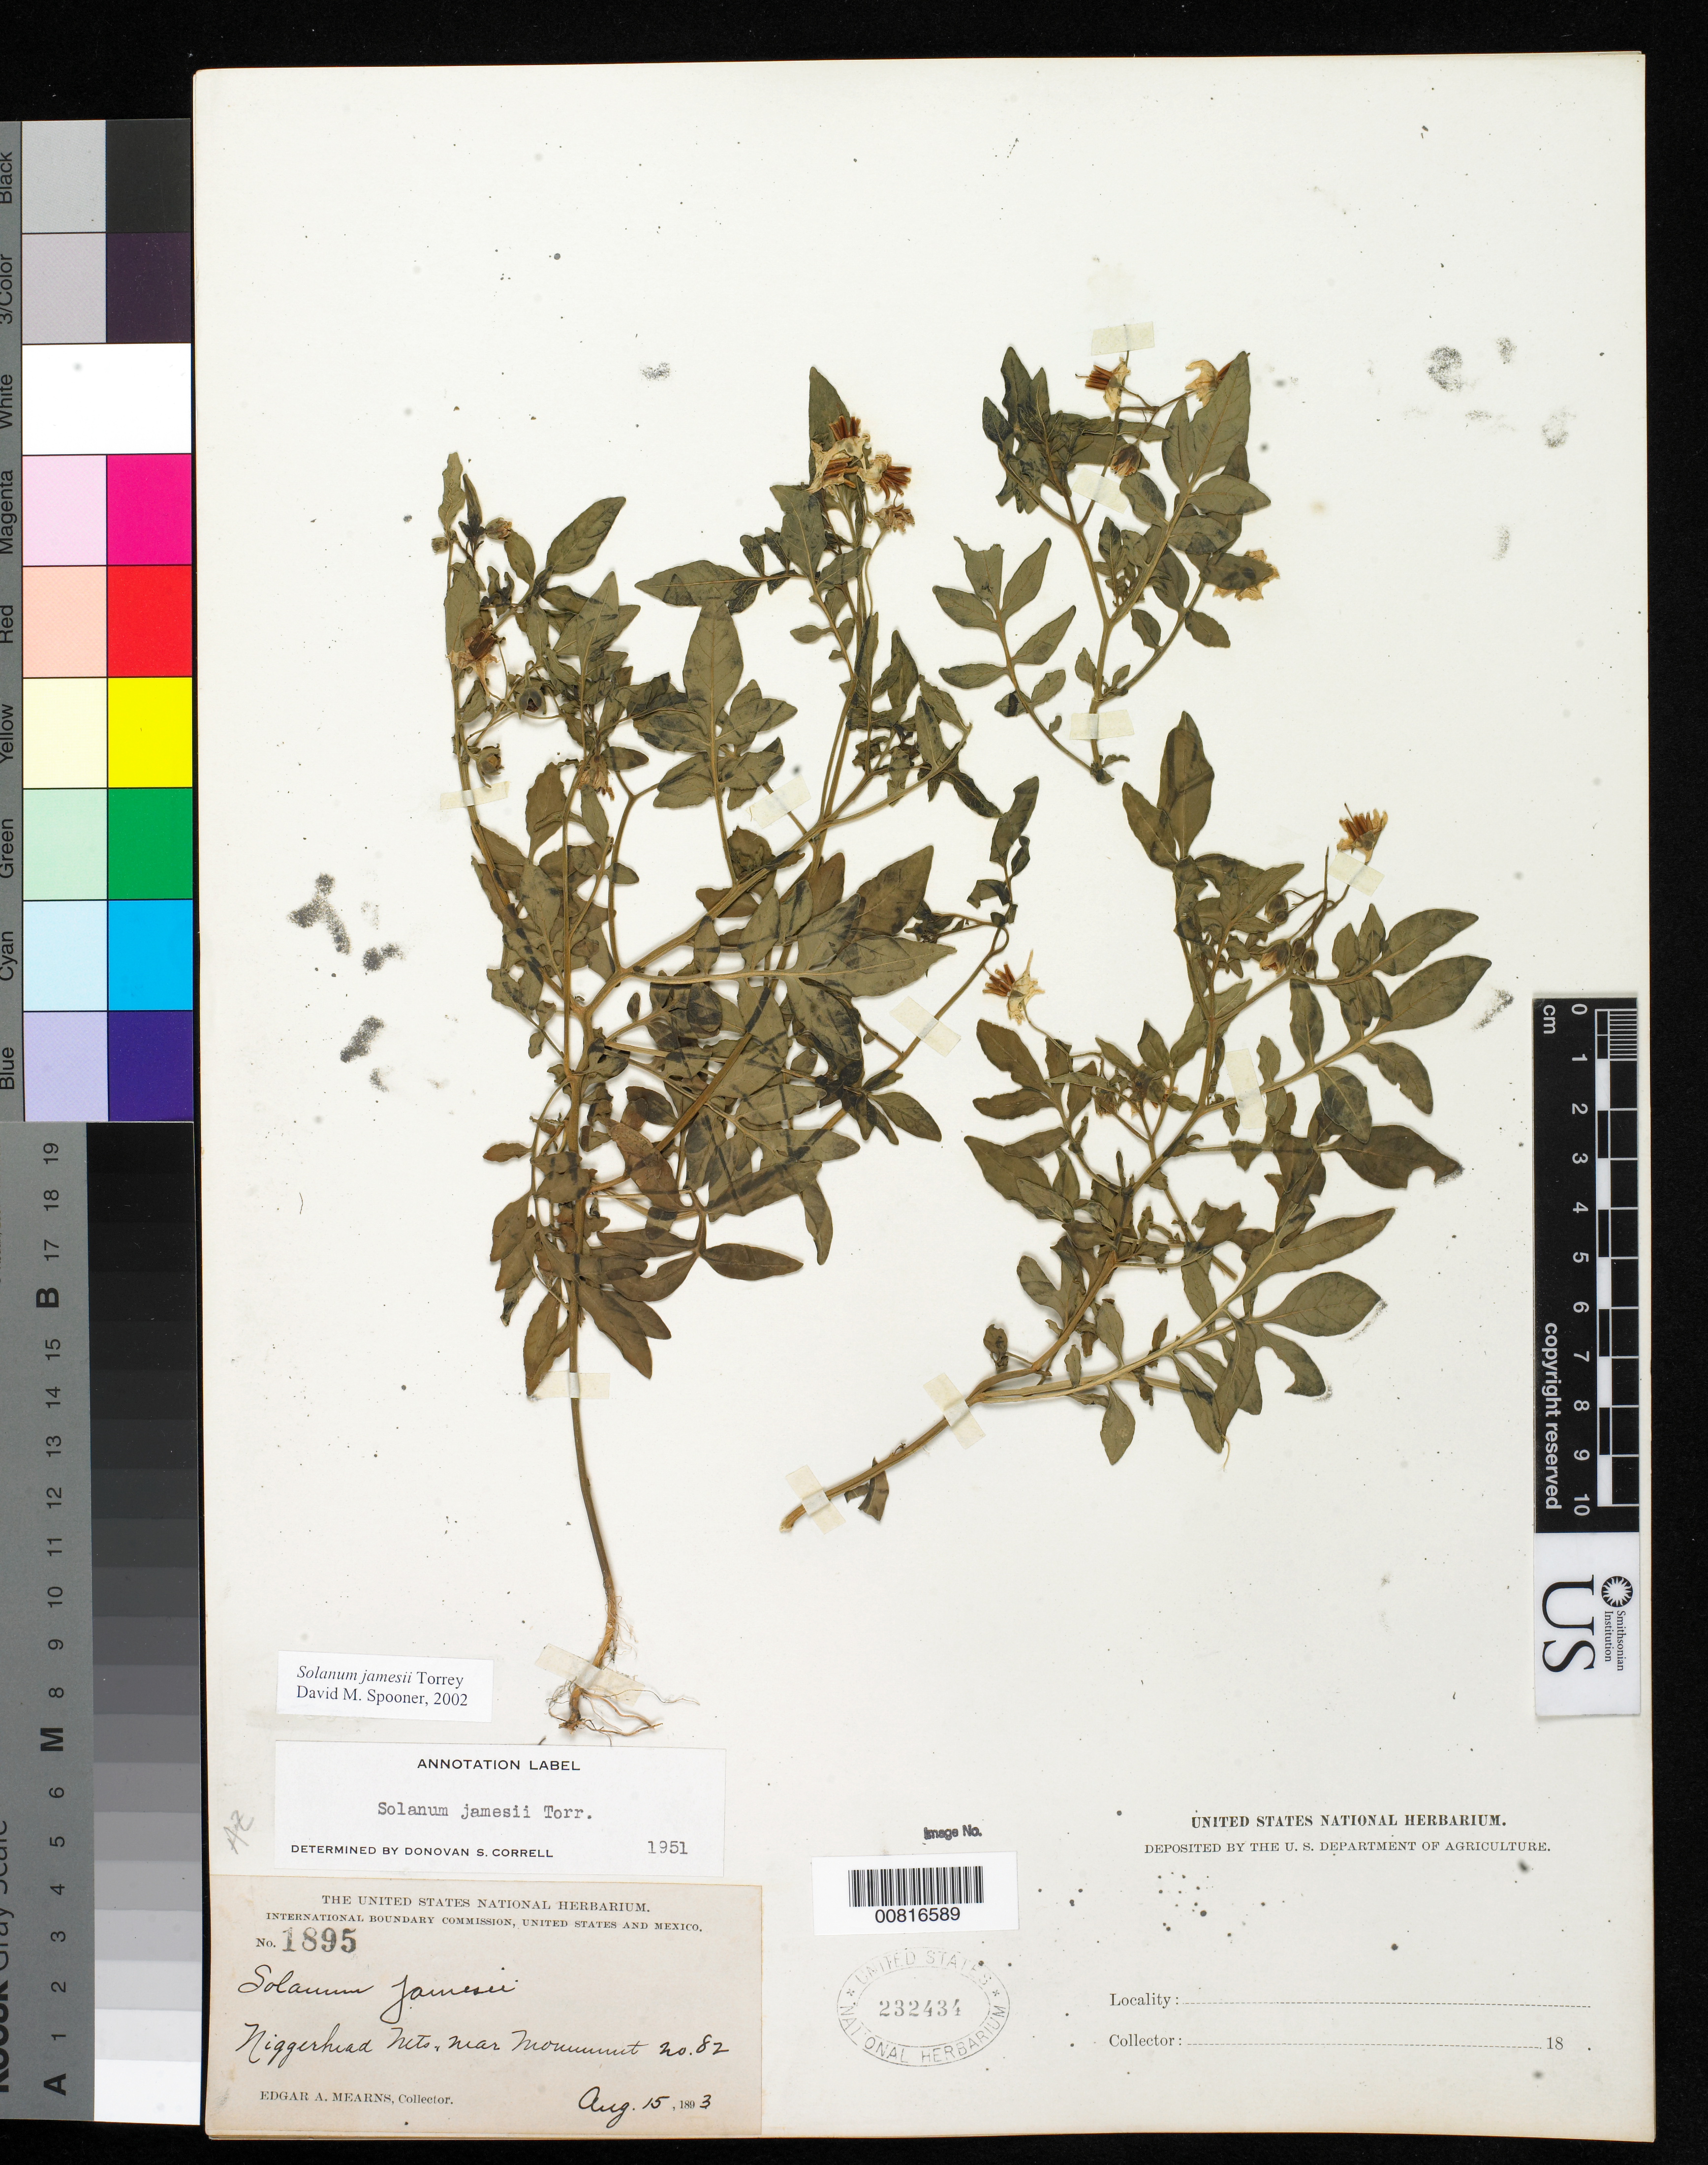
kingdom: Plantae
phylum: Tracheophyta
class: Magnoliopsida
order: Solanales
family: Solanaceae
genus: Solanum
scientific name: Solanum jamesii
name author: Torr.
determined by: Spooner, D. M., (PTIS)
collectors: E. A. Mearns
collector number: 1895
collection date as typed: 15 Aug 1893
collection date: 1893-08-15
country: United States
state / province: Arizona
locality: Niggerhead Mts., near monument no. 82.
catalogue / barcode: US 232434